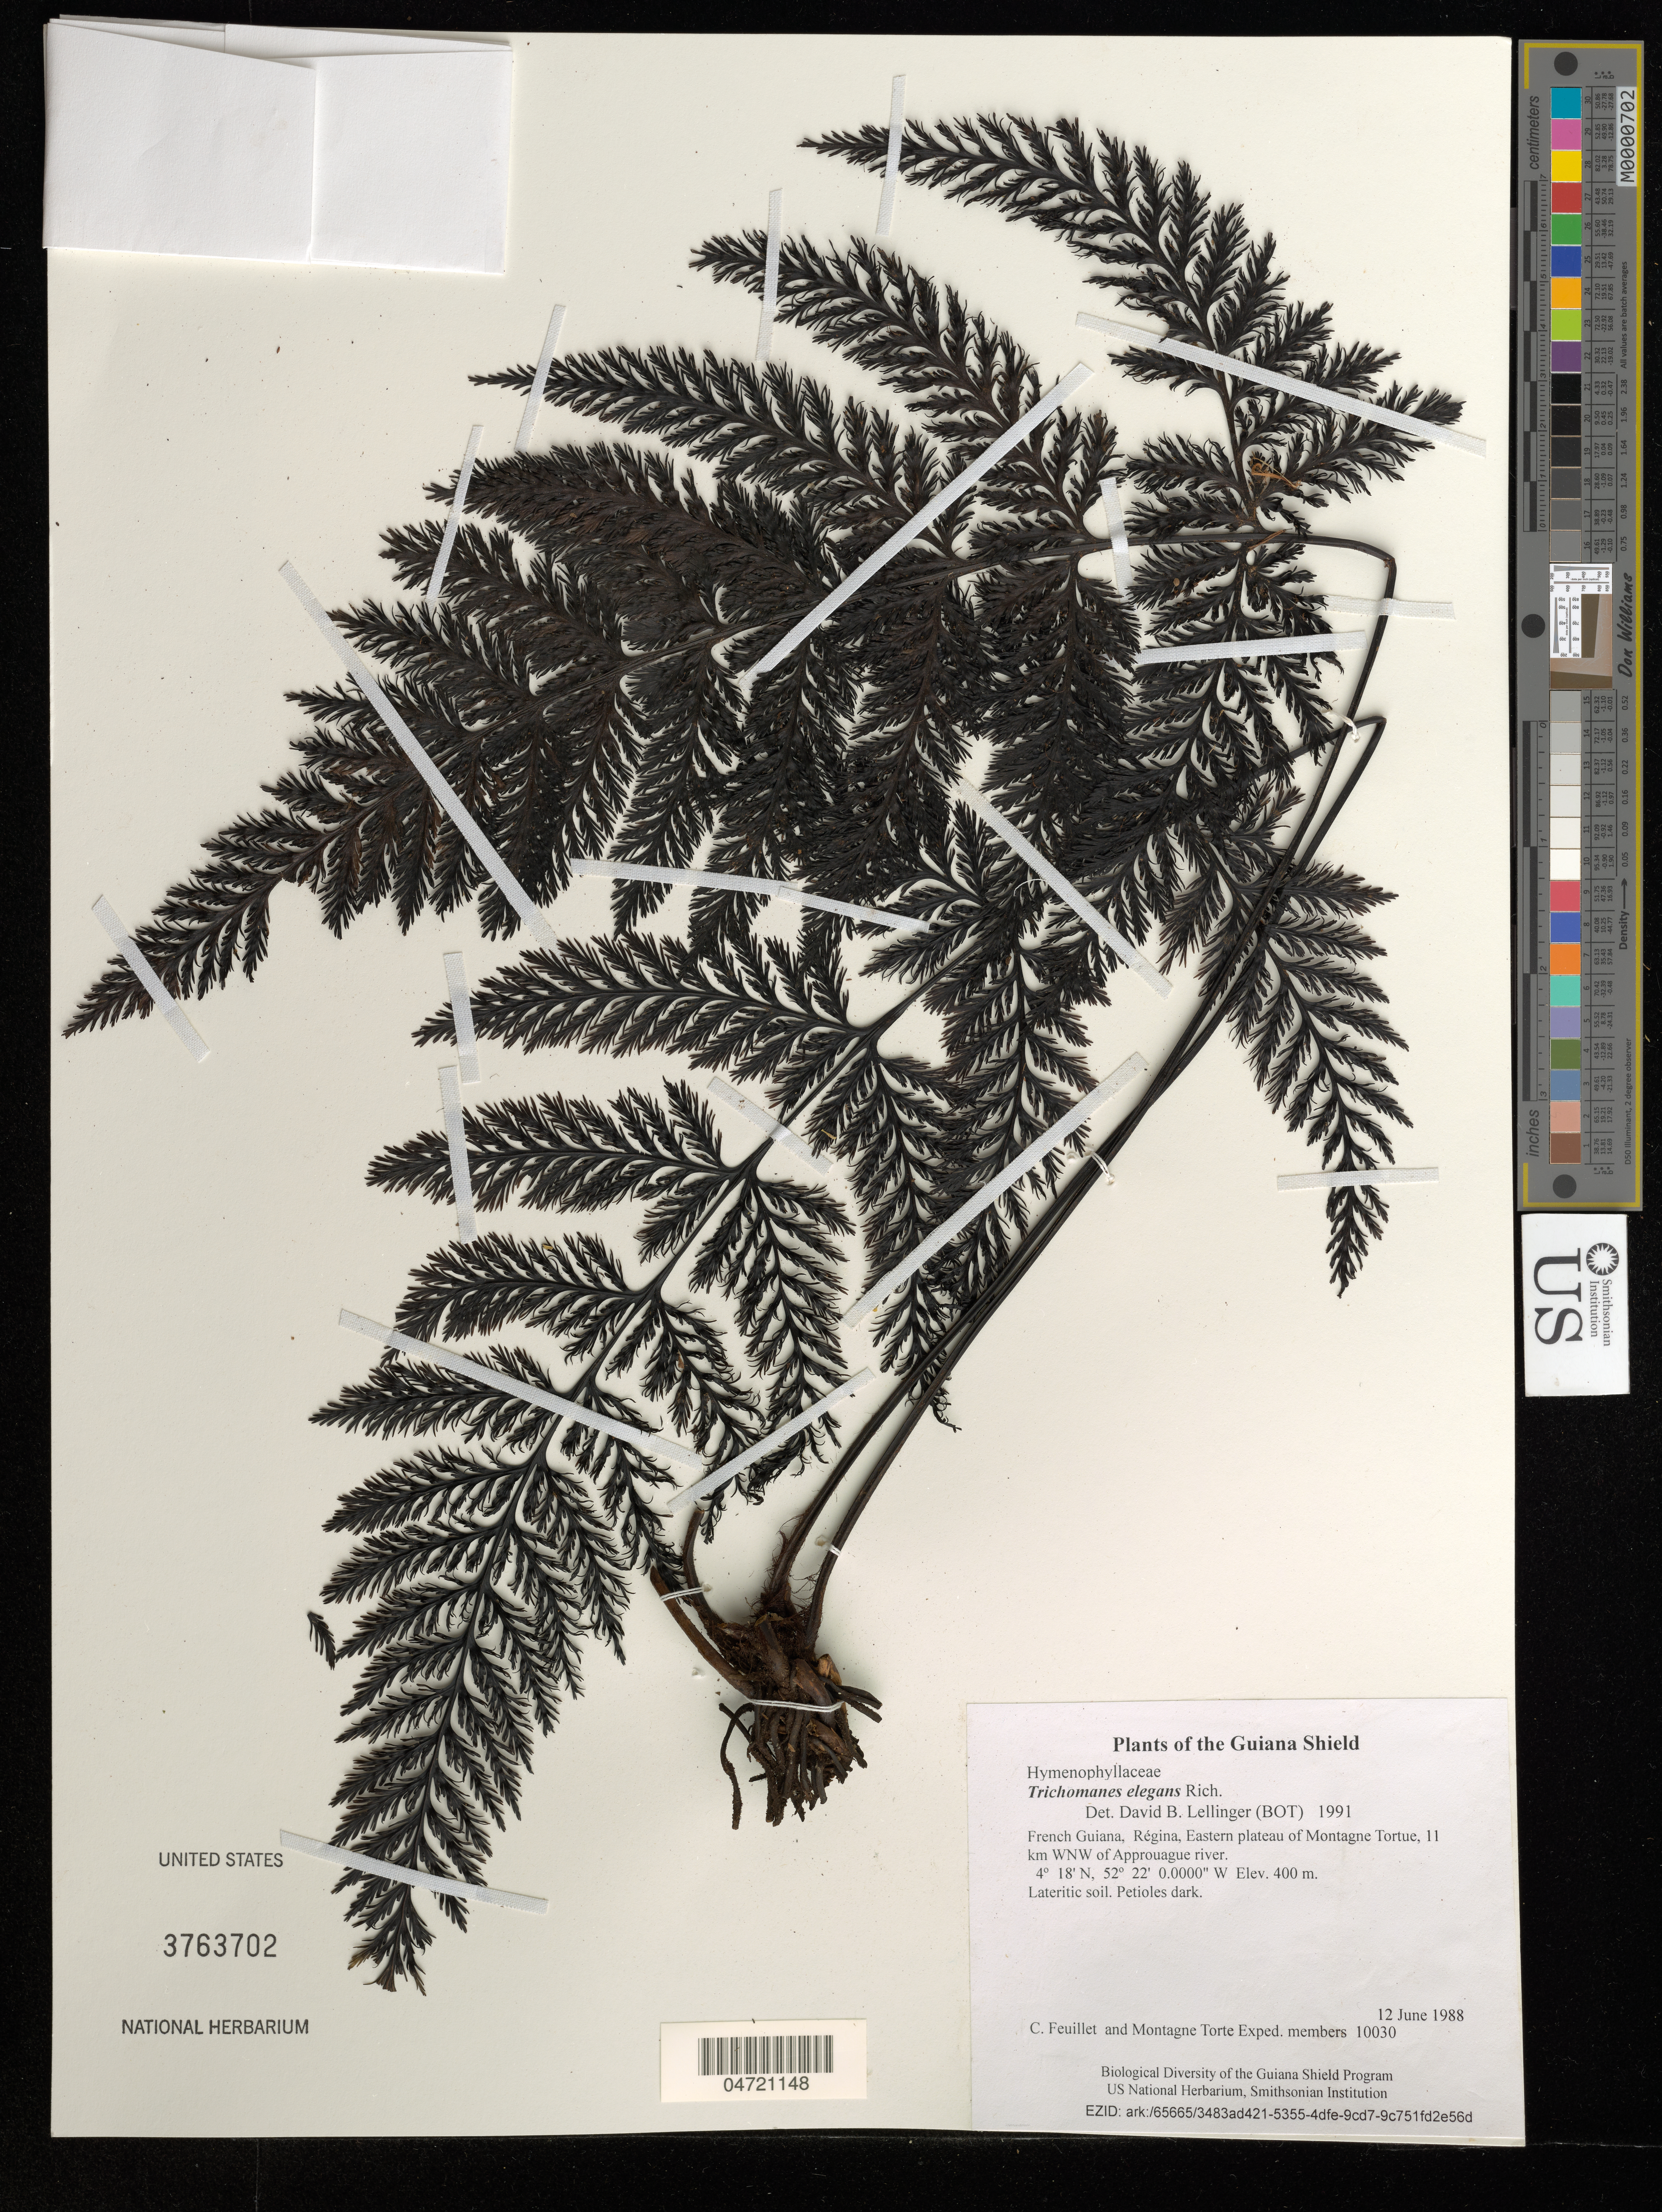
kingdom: Plantae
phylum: Tracheophyta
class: Polypodiopsida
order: Hymenophyllales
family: Hymenophyllaceae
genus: Trichomanes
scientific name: Trichomanes elegans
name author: Rich.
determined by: Lellinger, David B., (BOT), Smithsonian Institution - National Museum of Natural History (UNITED STATES)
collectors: C. Feuillet & Montagne Torte Exped. members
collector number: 10030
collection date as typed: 12 June 1988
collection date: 1988-06-12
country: French Guiana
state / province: Cayenne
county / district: Regina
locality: Eastern plateau of Montagne Tortue, 11 km WNW of Approuague river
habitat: Lateritic soil.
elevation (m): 400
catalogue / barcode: US 3763702